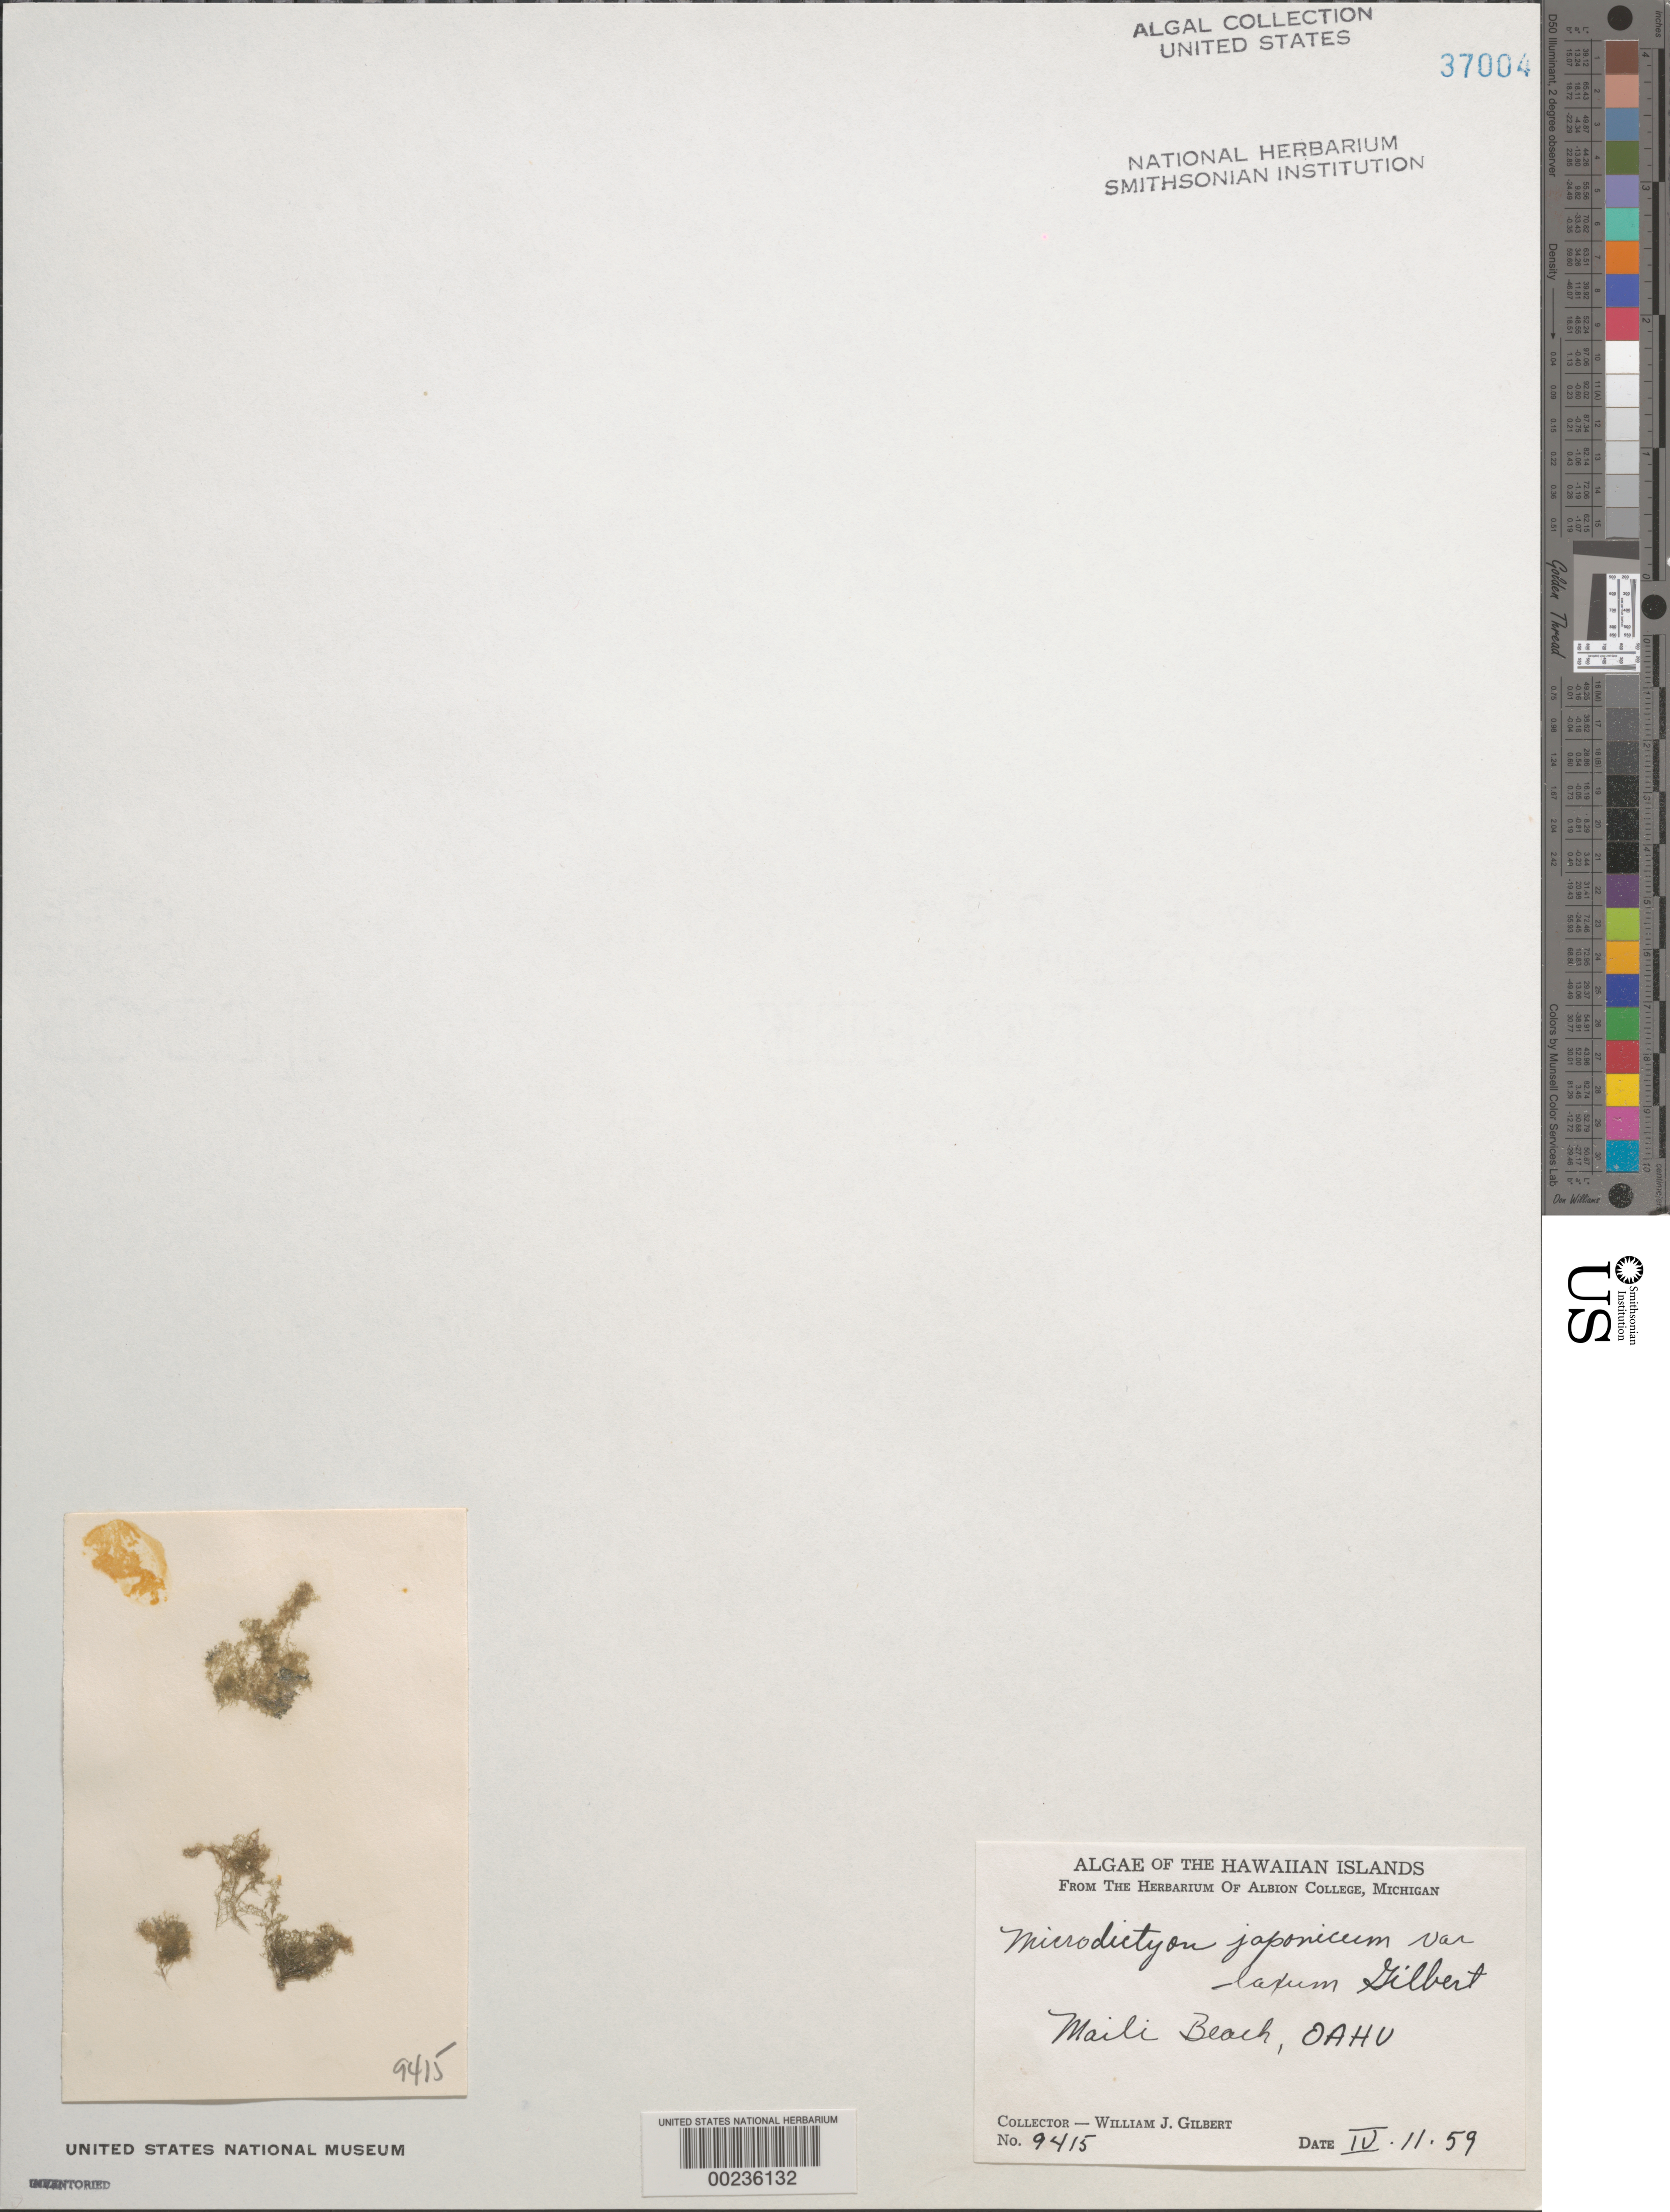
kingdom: Plantae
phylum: Chlorophyta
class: Ulvophyceae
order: Cladophorales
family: Anadyomenaceae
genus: Microdictyon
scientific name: Microdictyon japonicum var. laxum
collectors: W. J. Gilbert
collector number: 9415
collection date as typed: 11 Apr 1959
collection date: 1959-04-11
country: United States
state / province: Hawaii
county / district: Honolulu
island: Oahu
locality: Maili Beach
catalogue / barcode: US 37004